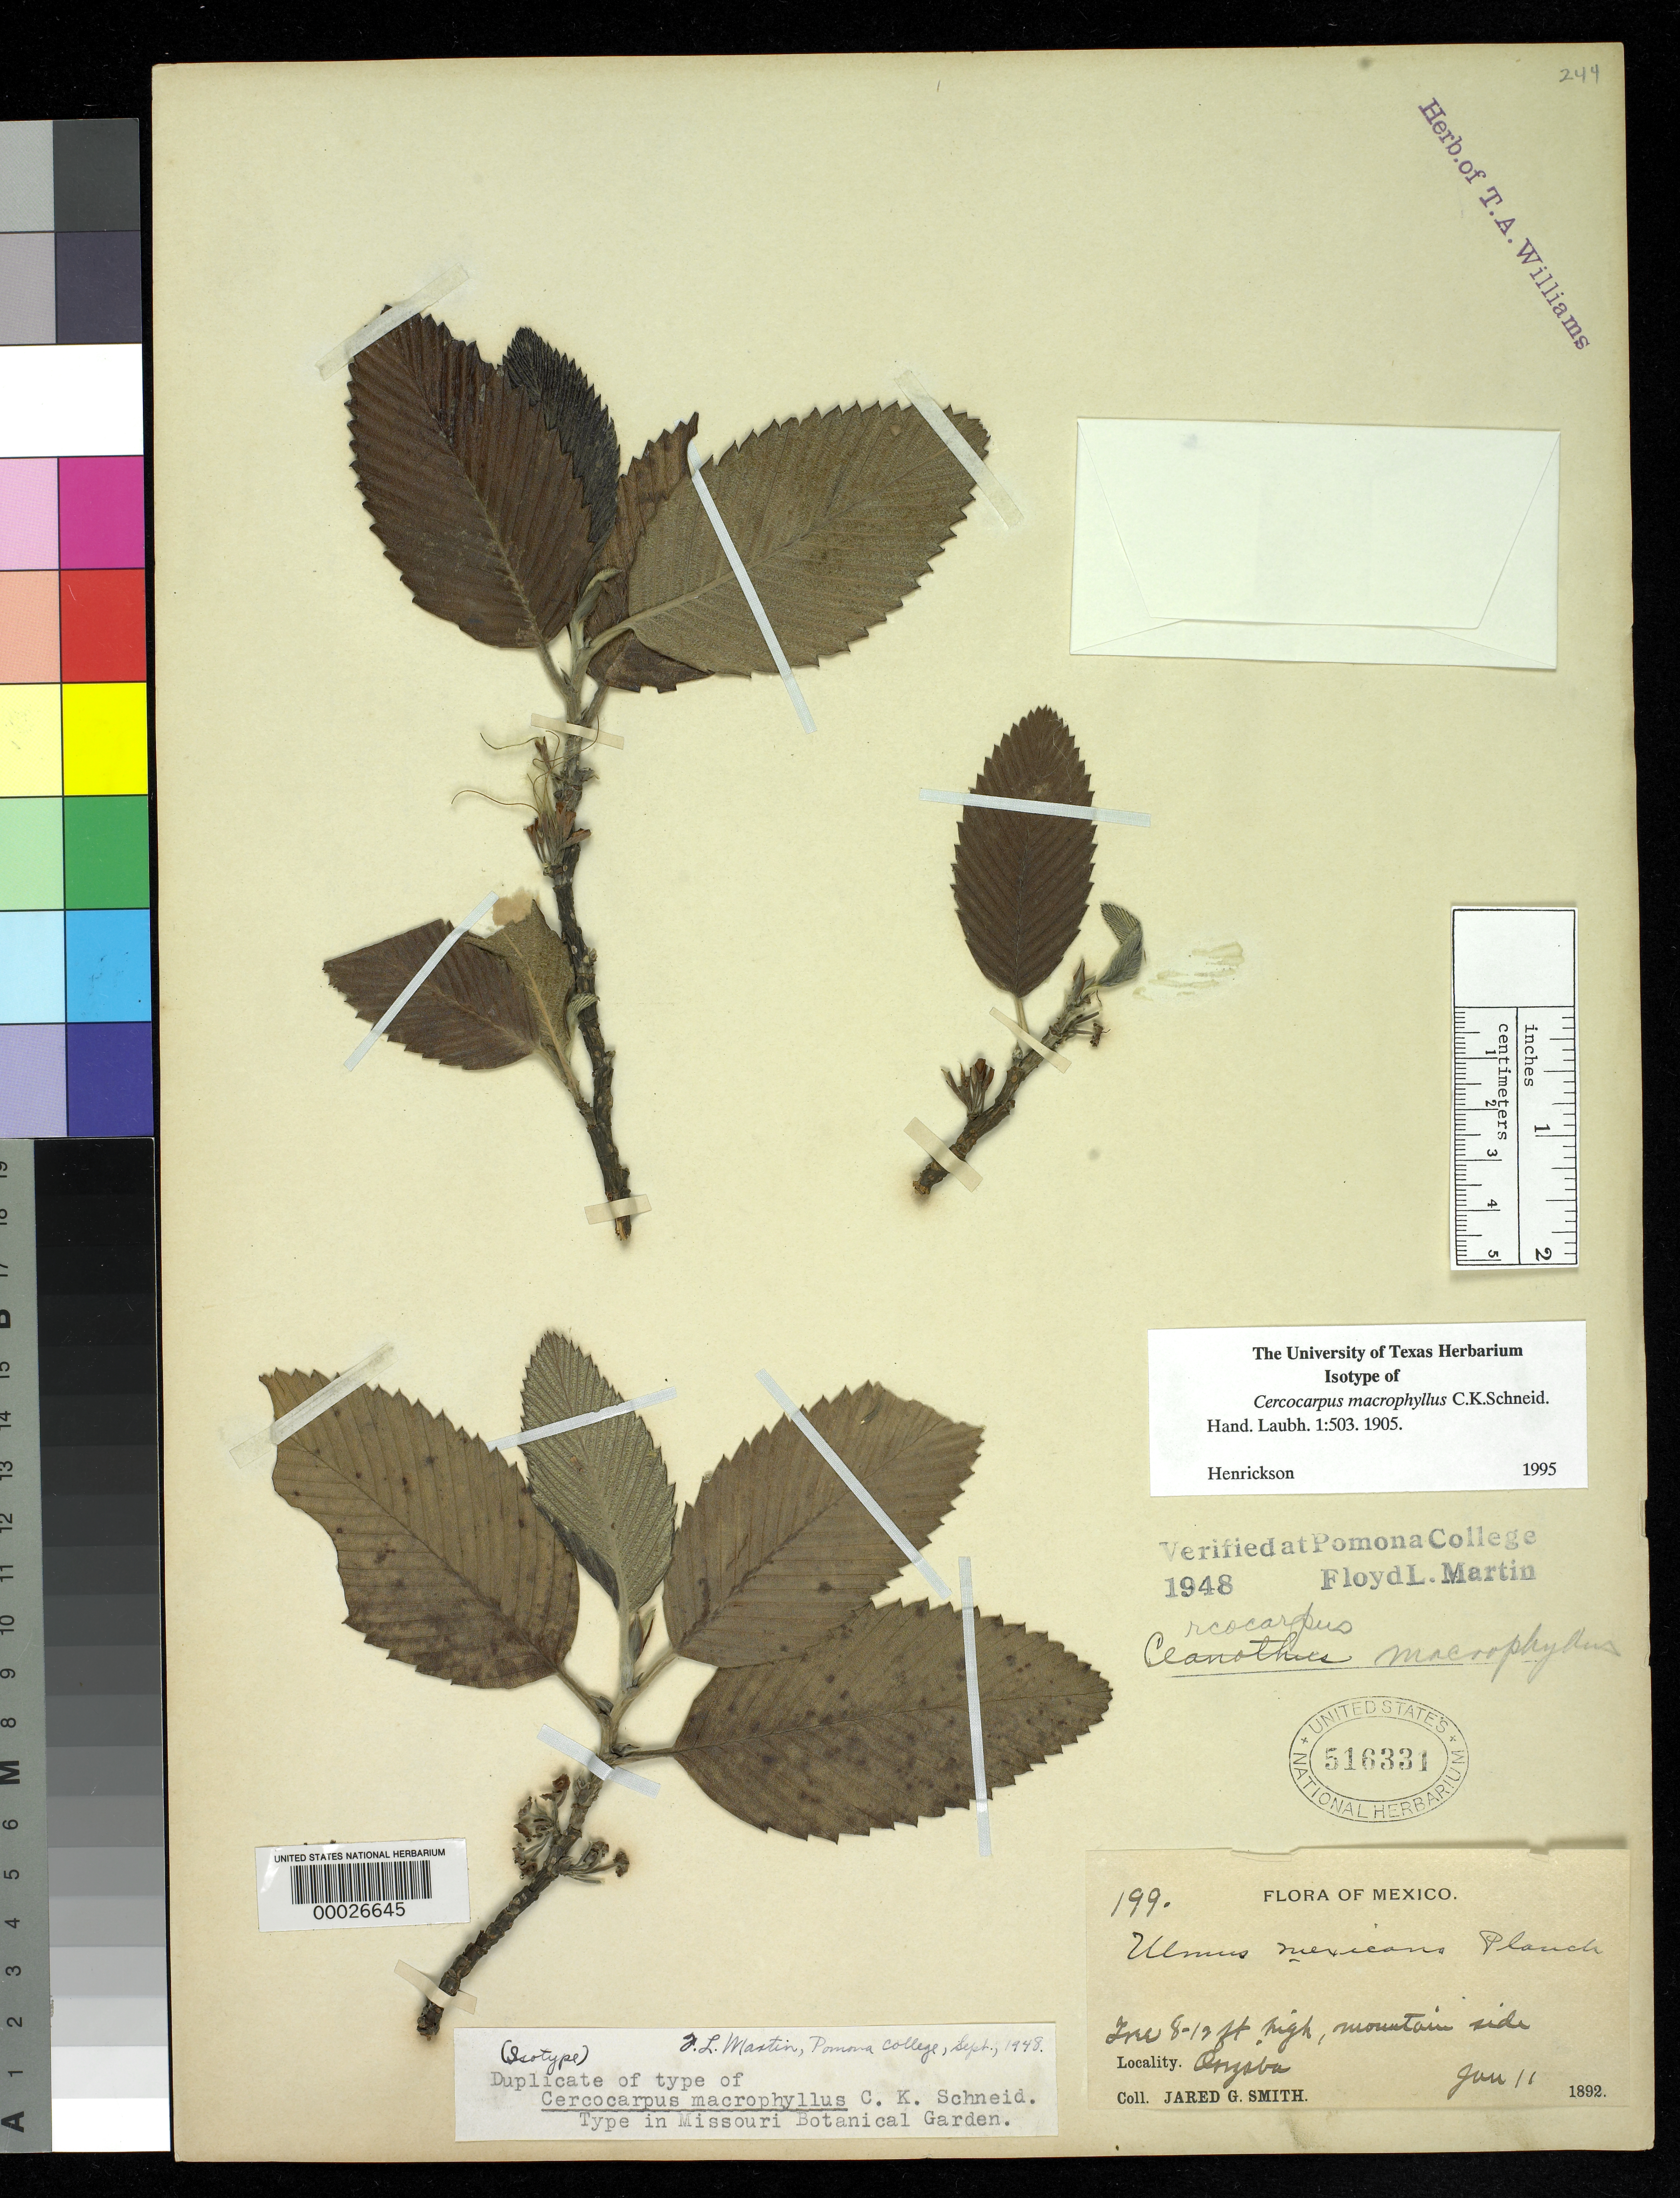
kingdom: Plantae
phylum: Tracheophyta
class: Magnoliopsida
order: Rosales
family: Rosaceae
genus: Cercocarpus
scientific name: Cercocarpus macrophyllus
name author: C.K. Schneid.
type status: Isotype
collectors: J. G. Smith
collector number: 199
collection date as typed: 11 Jun 1892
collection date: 1892-06-11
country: Mexico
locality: E of Monserrat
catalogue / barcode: US 516331